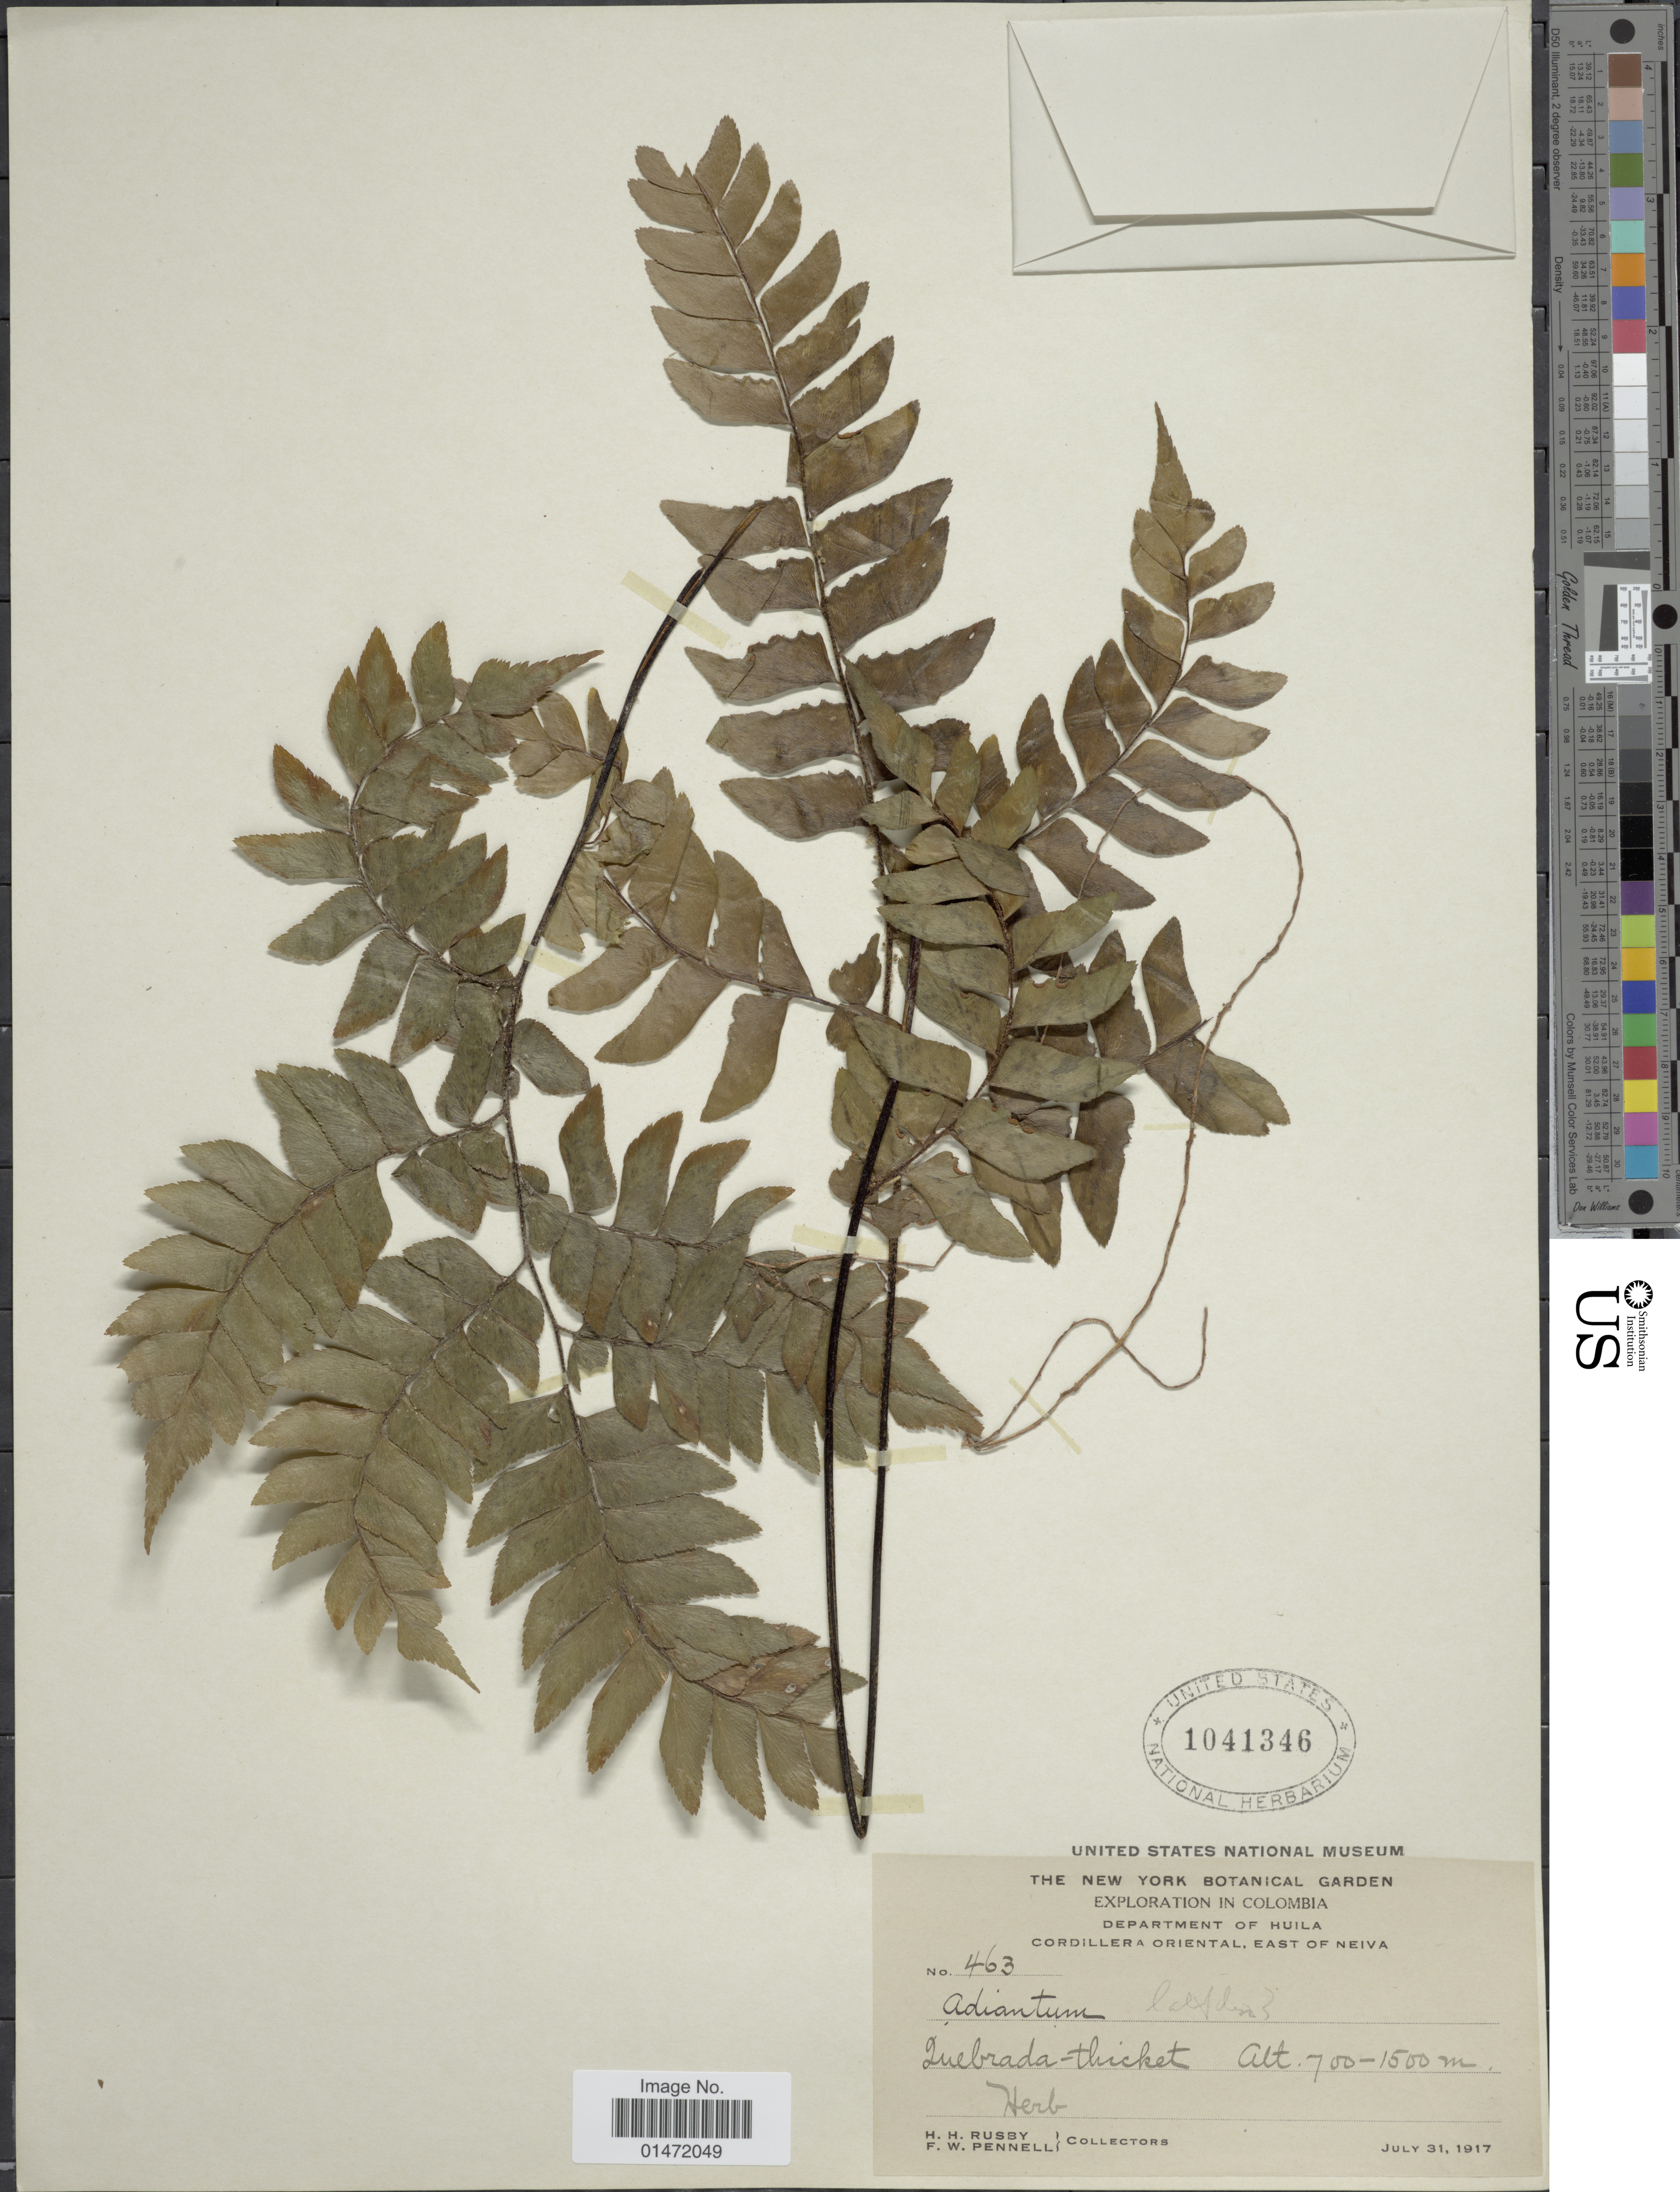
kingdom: Plantae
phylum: Tracheophyta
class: Polypodiopsida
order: Polypodiales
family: Pteridaceae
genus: Adiantum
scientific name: Adiantum sp.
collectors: H. H. Rusby & F. W. Pennell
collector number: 463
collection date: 1917-07-31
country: Colombia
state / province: Huila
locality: Cordillera Oriental, East of Neiva. Quebrada-thicket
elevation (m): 700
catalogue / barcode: US 1041346